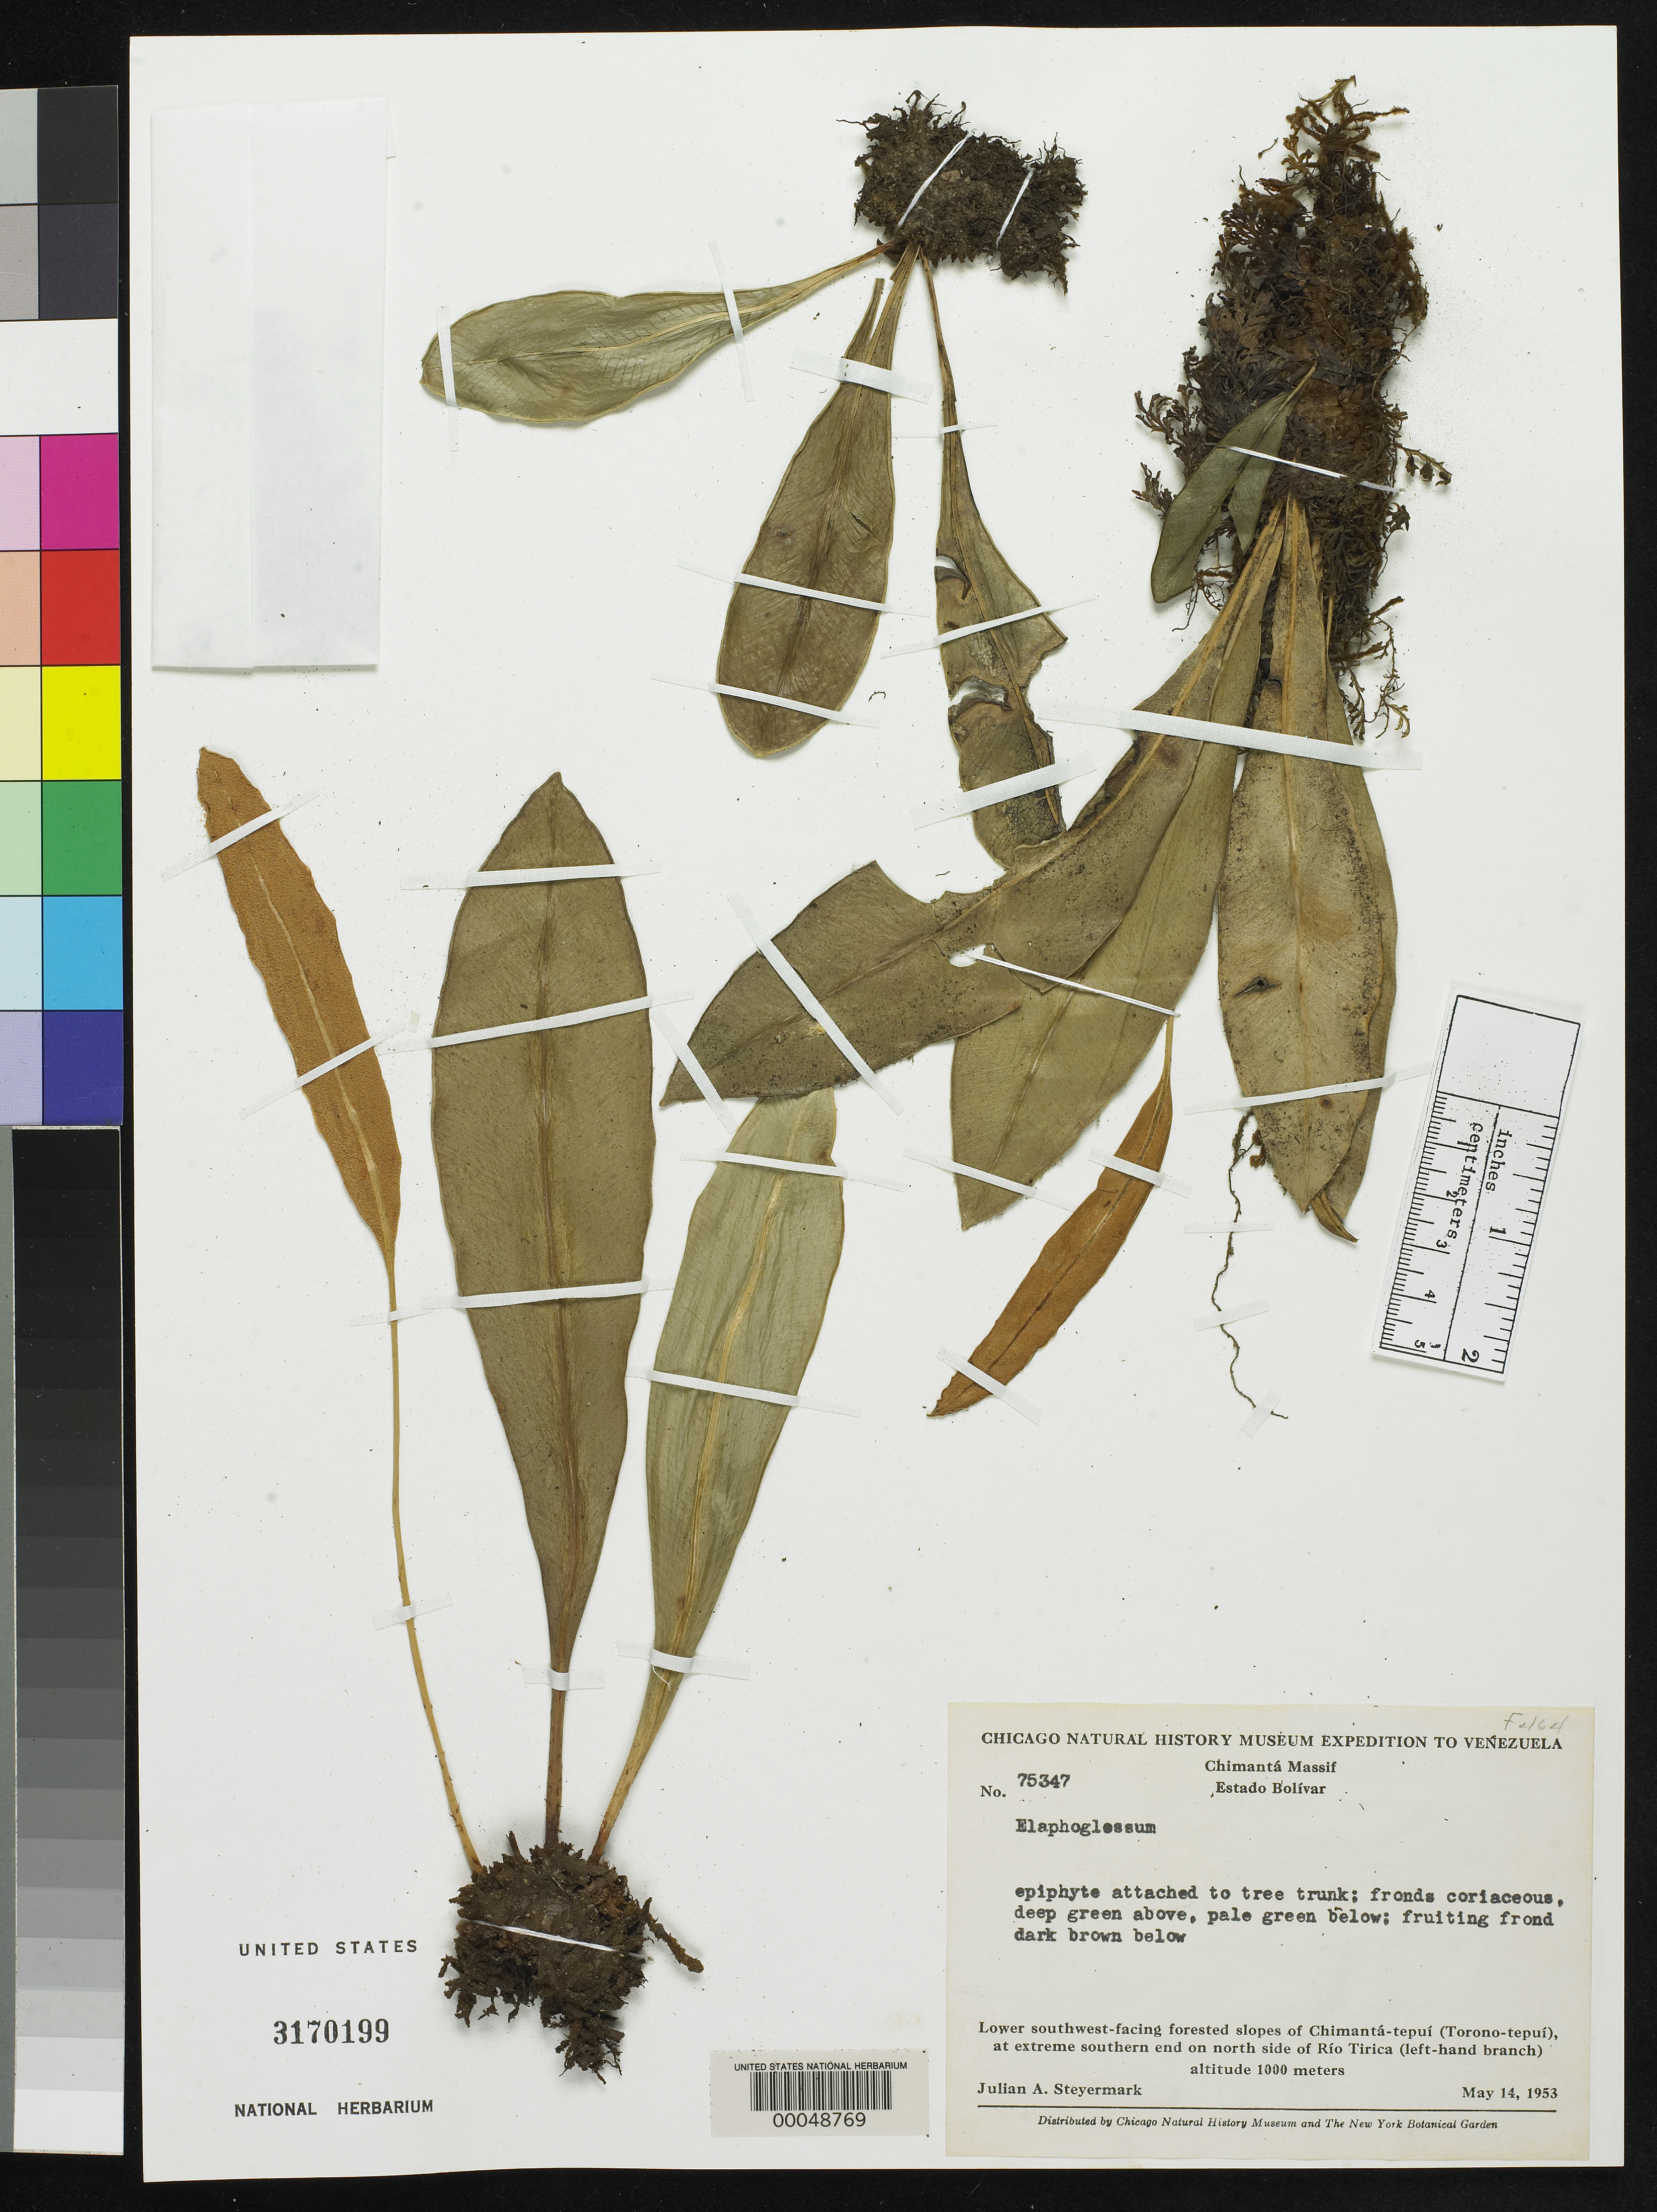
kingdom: Plantae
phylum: Tracheophyta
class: Polypodiopsida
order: Polypodiales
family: Dryopteridaceae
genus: Elaphoglossum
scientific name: Elaphoglossum styriacum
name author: Mickel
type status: Isotype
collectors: J. Steyermark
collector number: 75347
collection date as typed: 14 May 1953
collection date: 1953-05-14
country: Venezuela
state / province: Bolivar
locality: SW-facing slopes of Chimanta-tepui (Torono-tepui).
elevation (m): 1000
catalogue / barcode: US 3170199